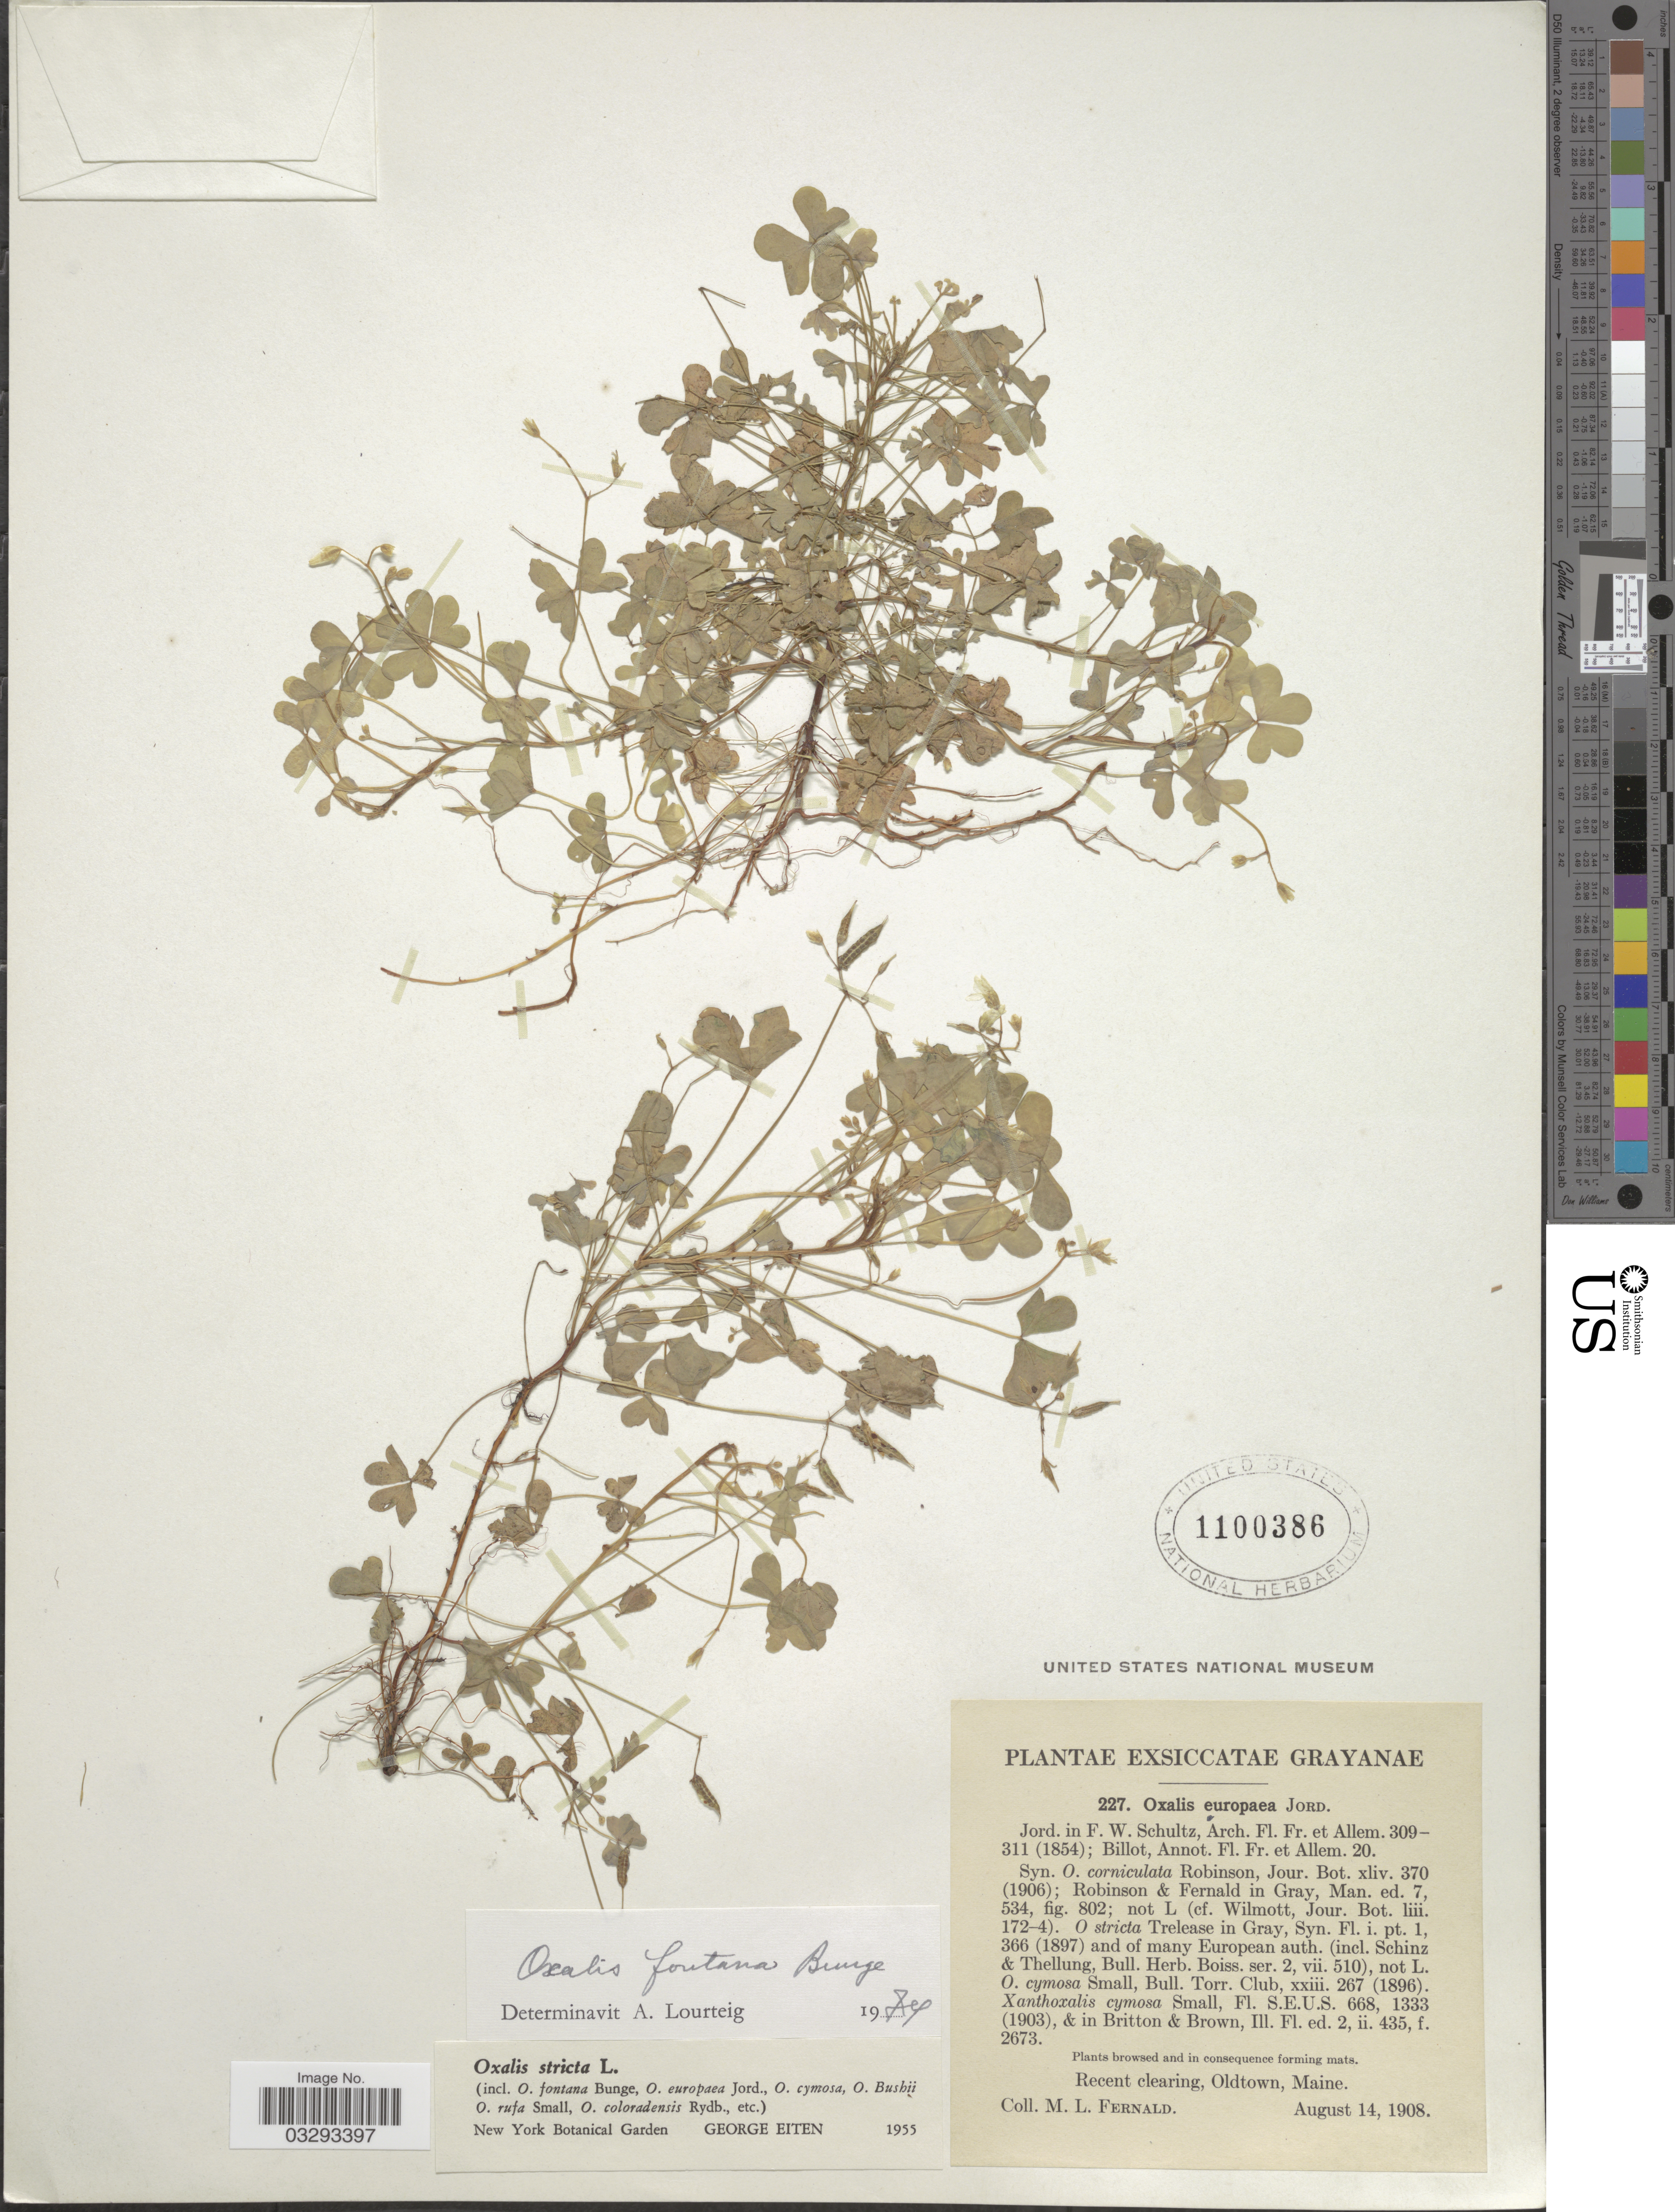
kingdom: Plantae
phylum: Tracheophyta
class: Magnoliopsida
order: Oxalidales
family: Oxalidaceae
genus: Oxalis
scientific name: Oxalis fontana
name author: Bunge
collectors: M. L. Fernald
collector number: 227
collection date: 1908-08-14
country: United States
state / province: Maine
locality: Recent clearing, Oldtown.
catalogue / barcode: US 1100386